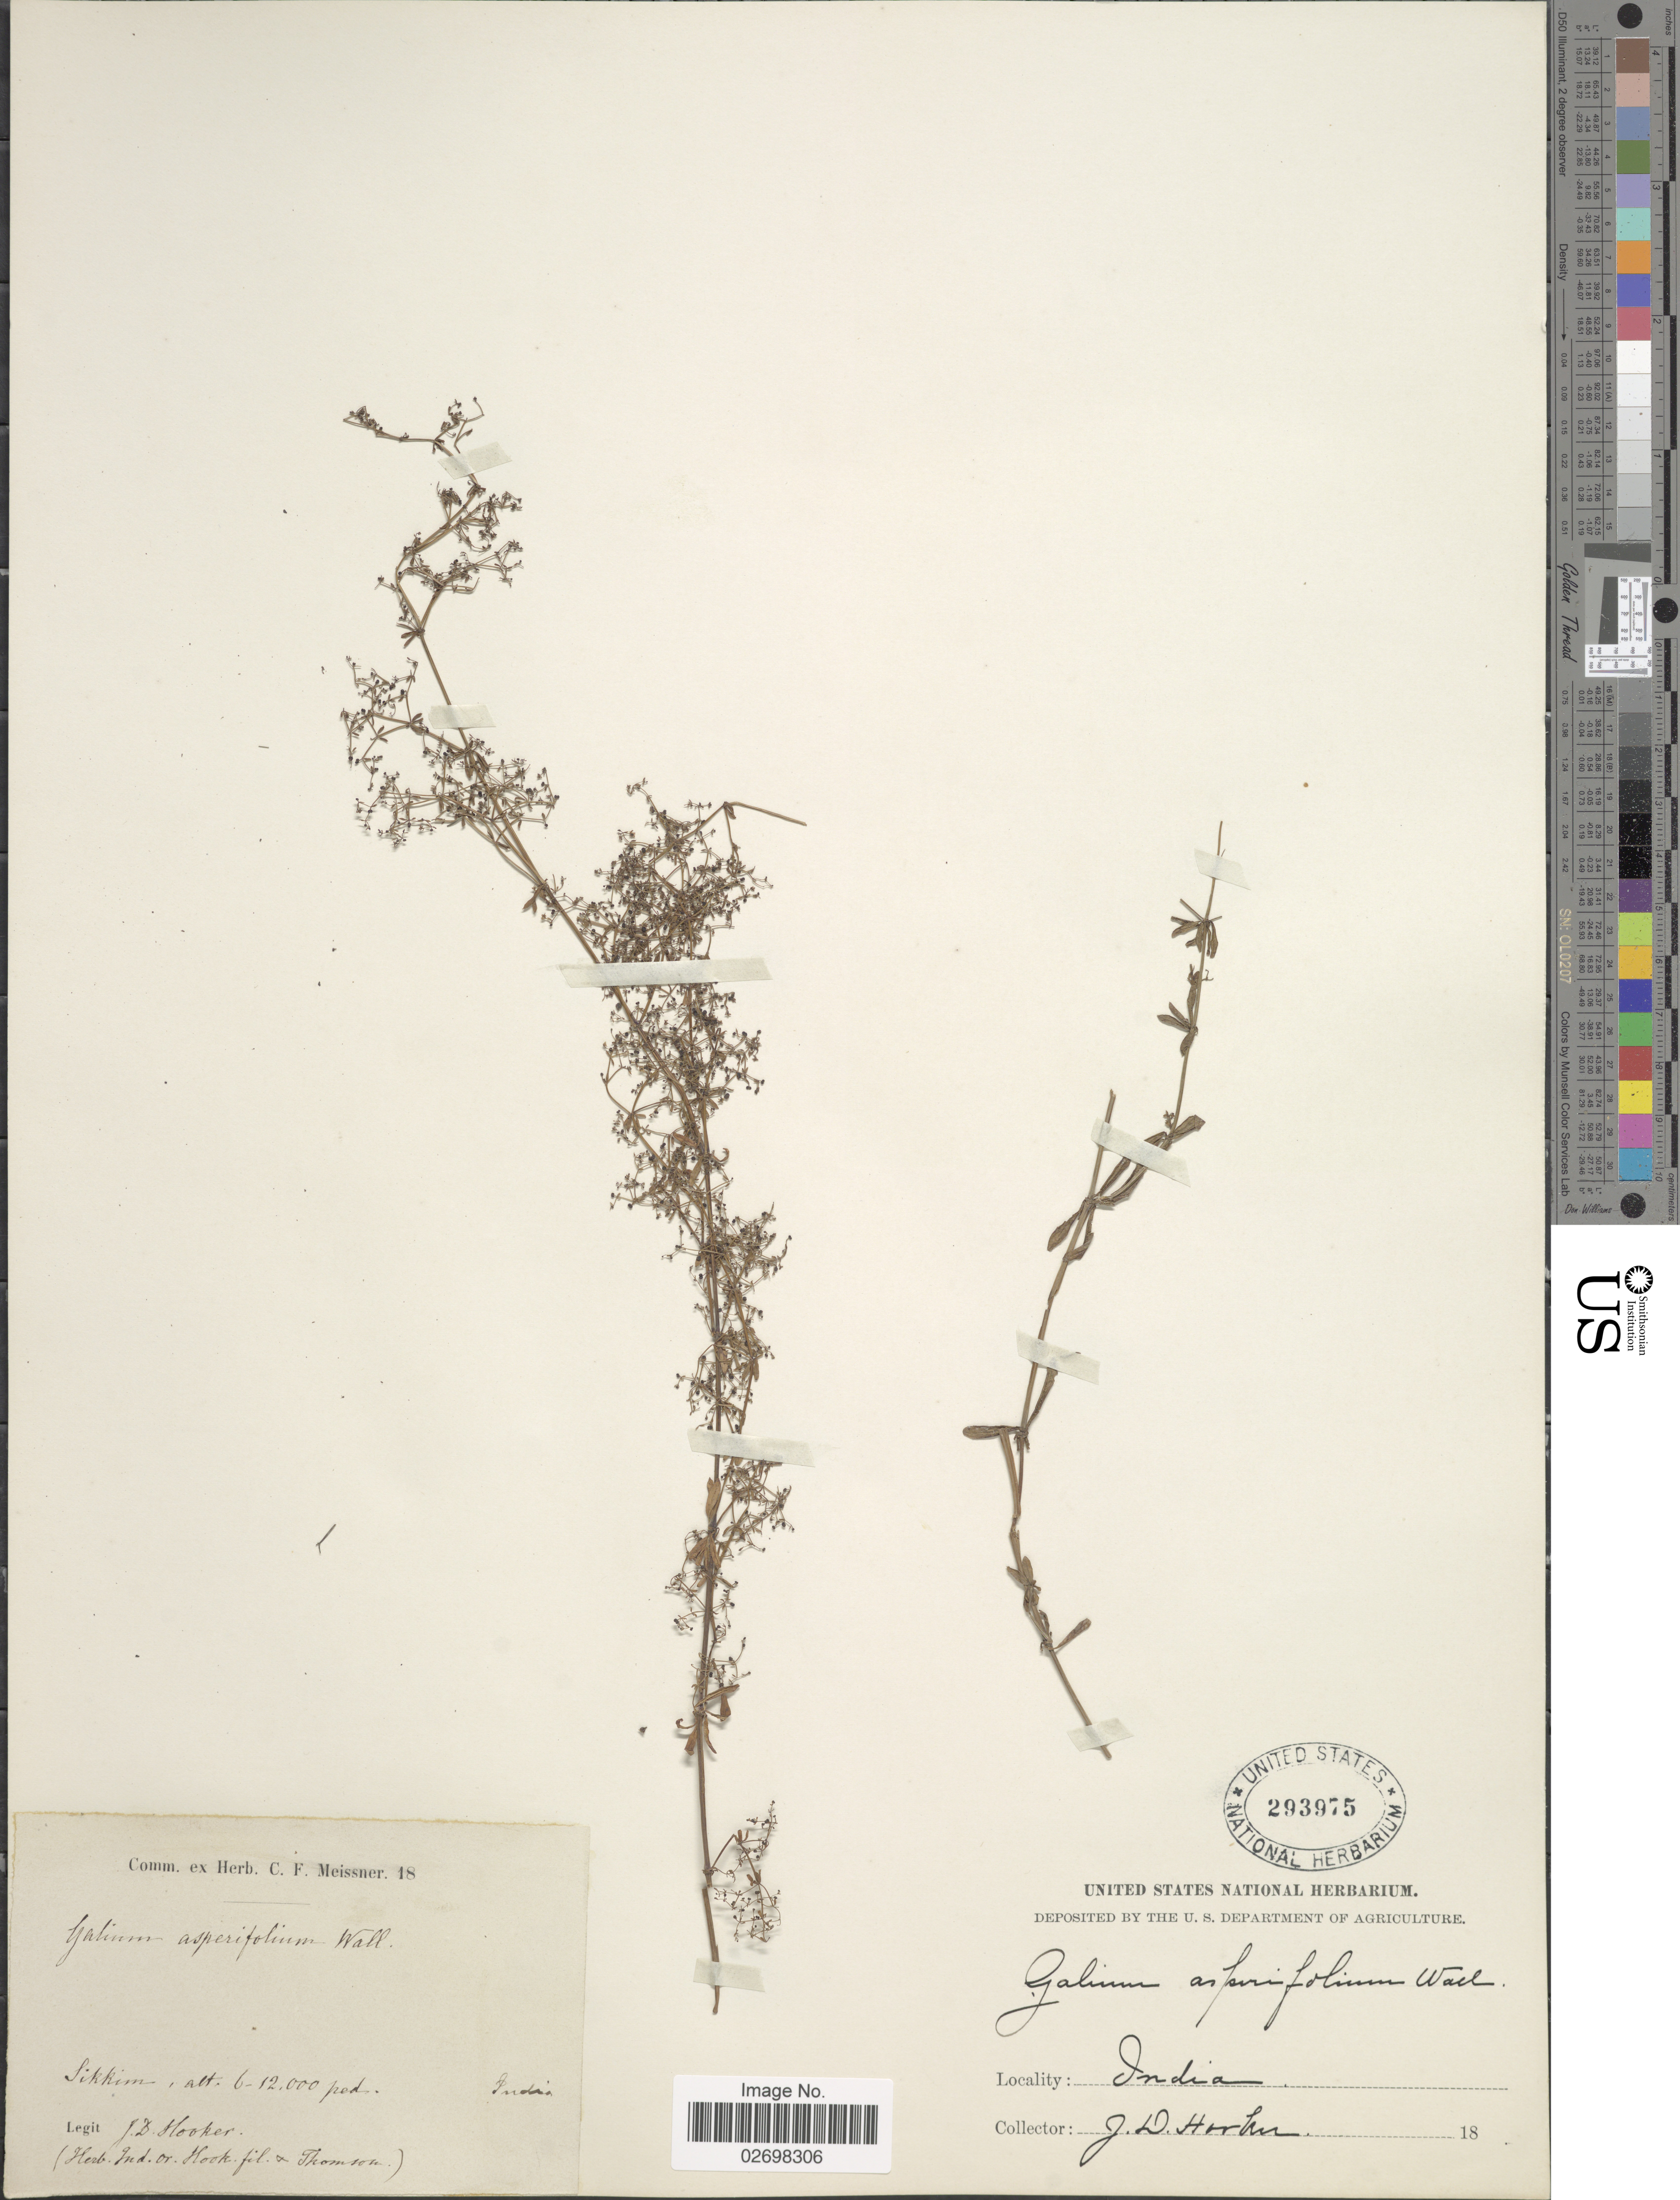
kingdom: Plantae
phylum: Tracheophyta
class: Magnoliopsida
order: Gentianales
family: Rubiaceae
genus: Galium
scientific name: Galium asperifolium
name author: Wall.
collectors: J. D. Hooker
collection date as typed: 18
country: India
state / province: Sikkim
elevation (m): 1829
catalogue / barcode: US 293975